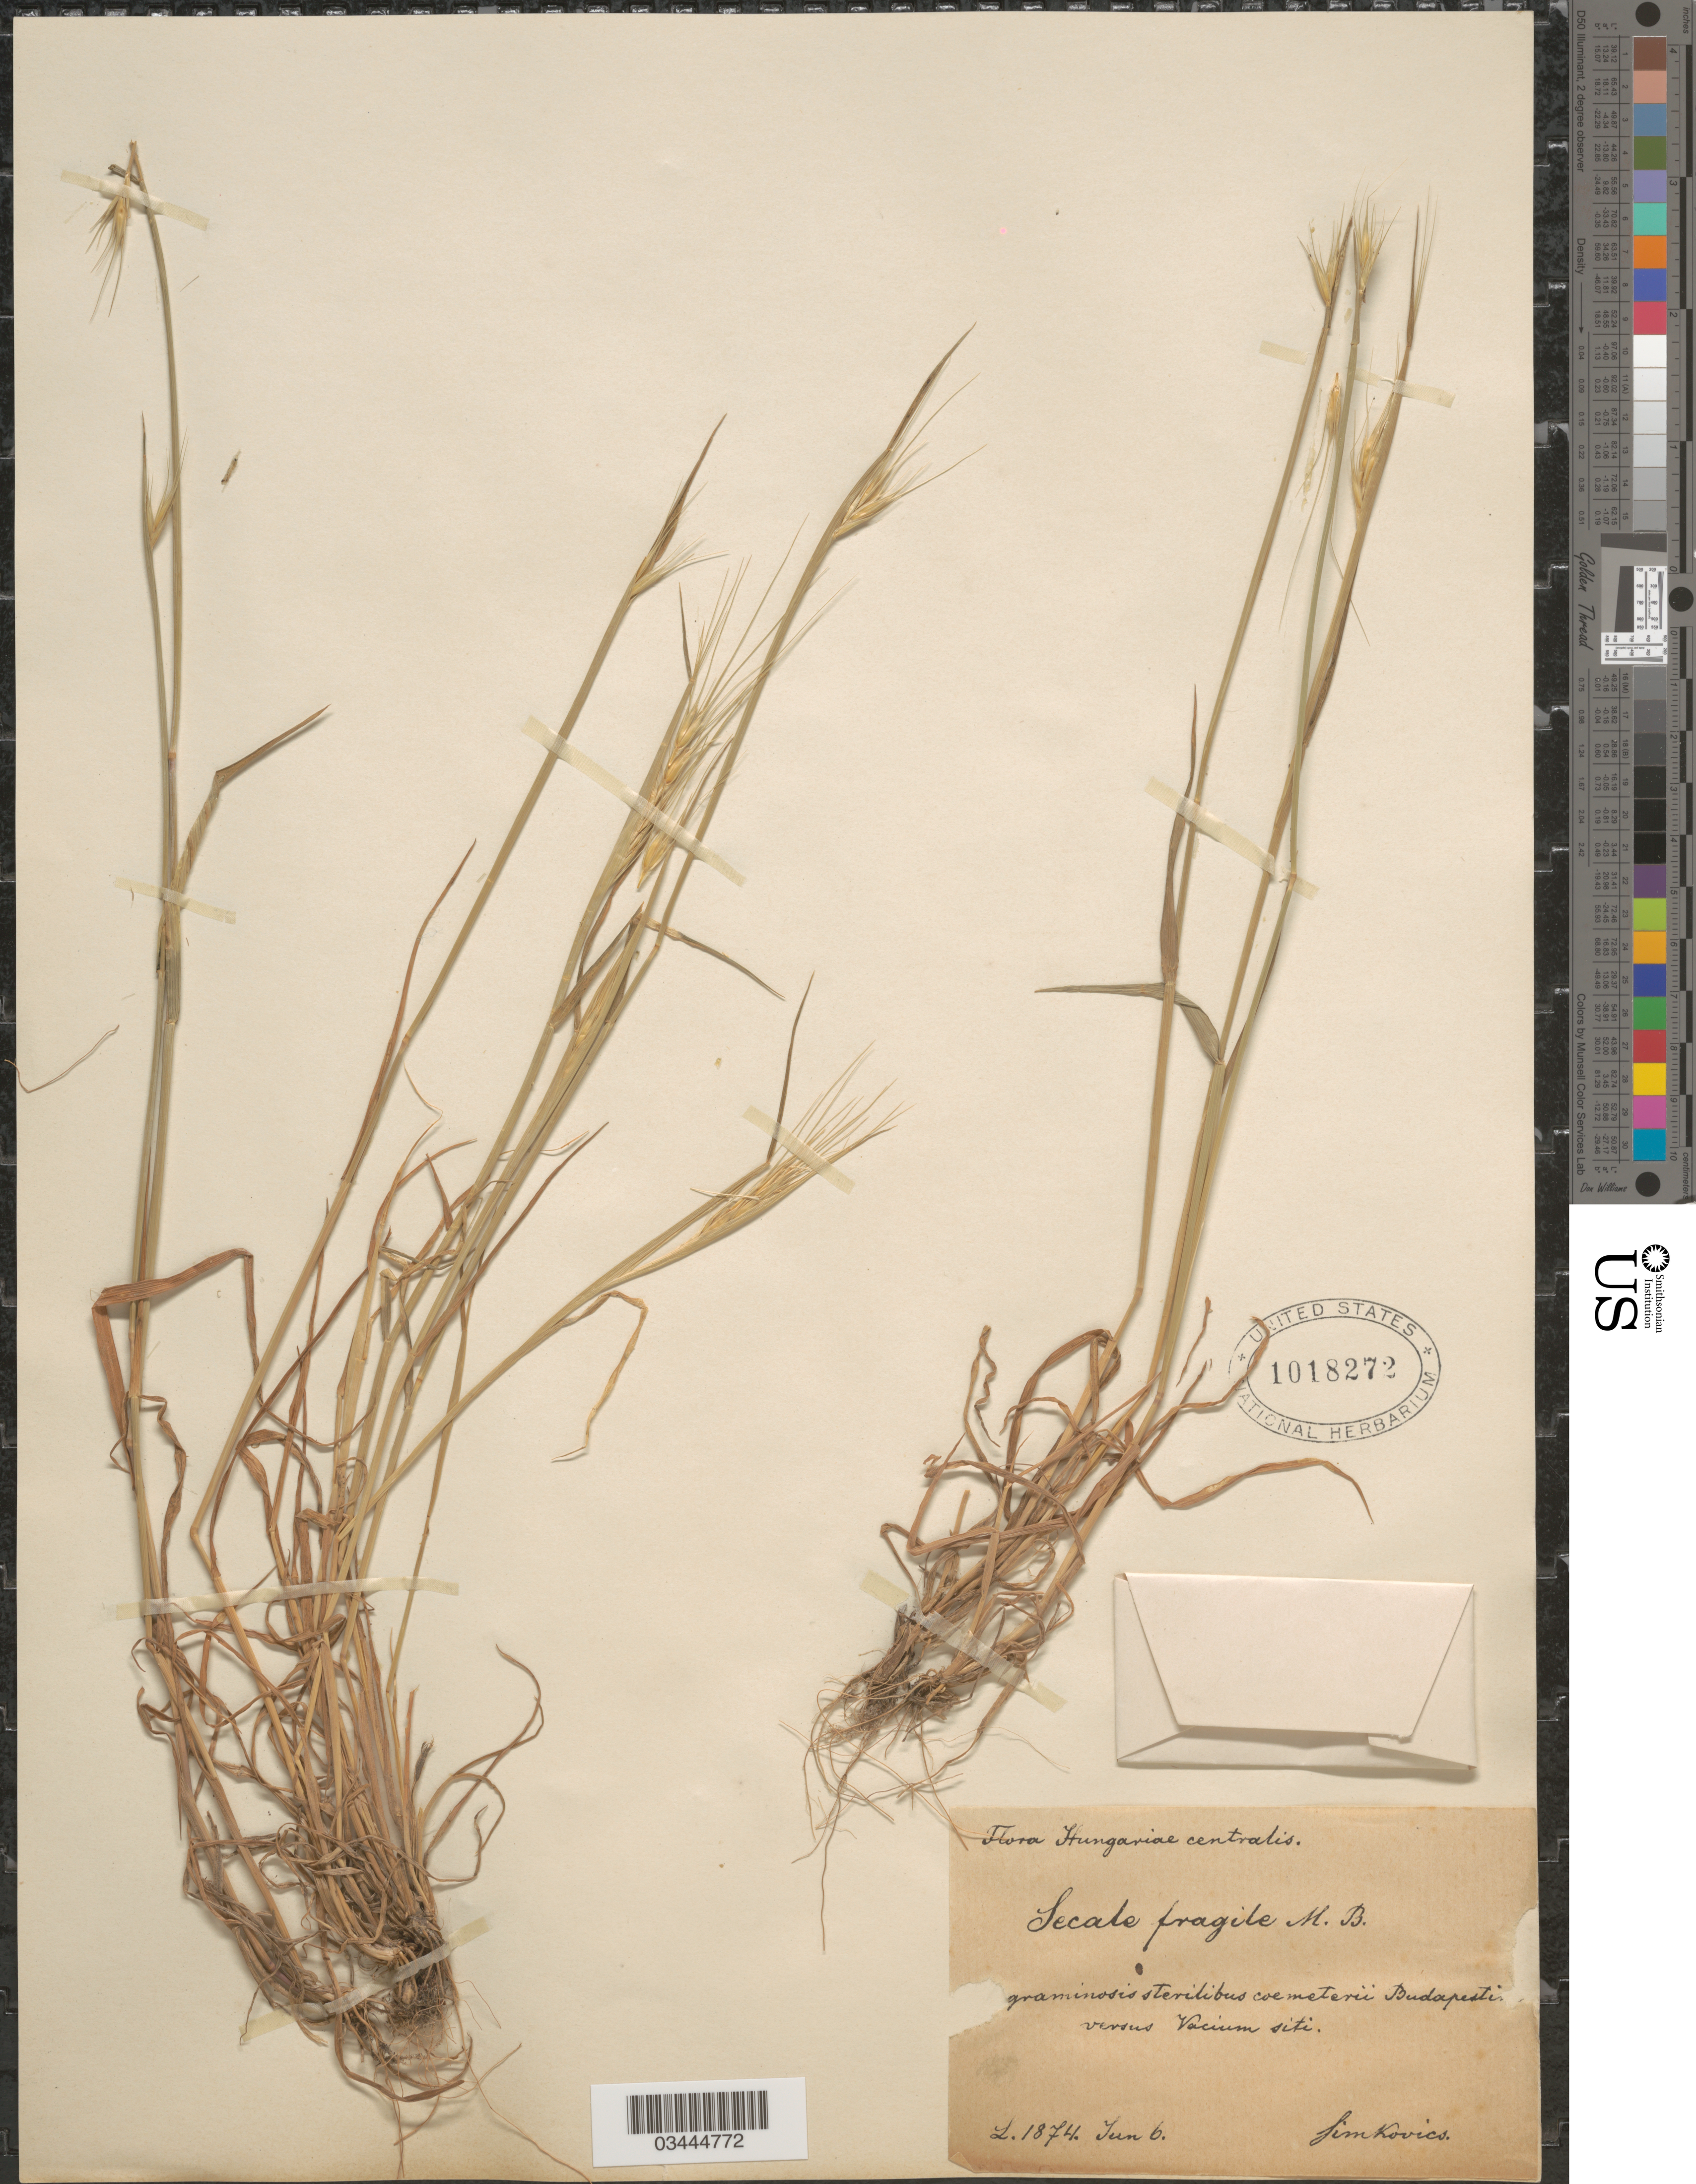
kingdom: Plantae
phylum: Tracheophyta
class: Liliopsida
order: Poales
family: Poaceae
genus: Secale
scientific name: Secale sylvestre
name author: Host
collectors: -. Simkovics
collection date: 1874-06-06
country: Hungary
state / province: Budapest, Capital District of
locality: Hungariae centralis. Graminosis sterilibus coemeterii Budapesti [illegible text] versus Vacium siti.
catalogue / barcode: US 1018272